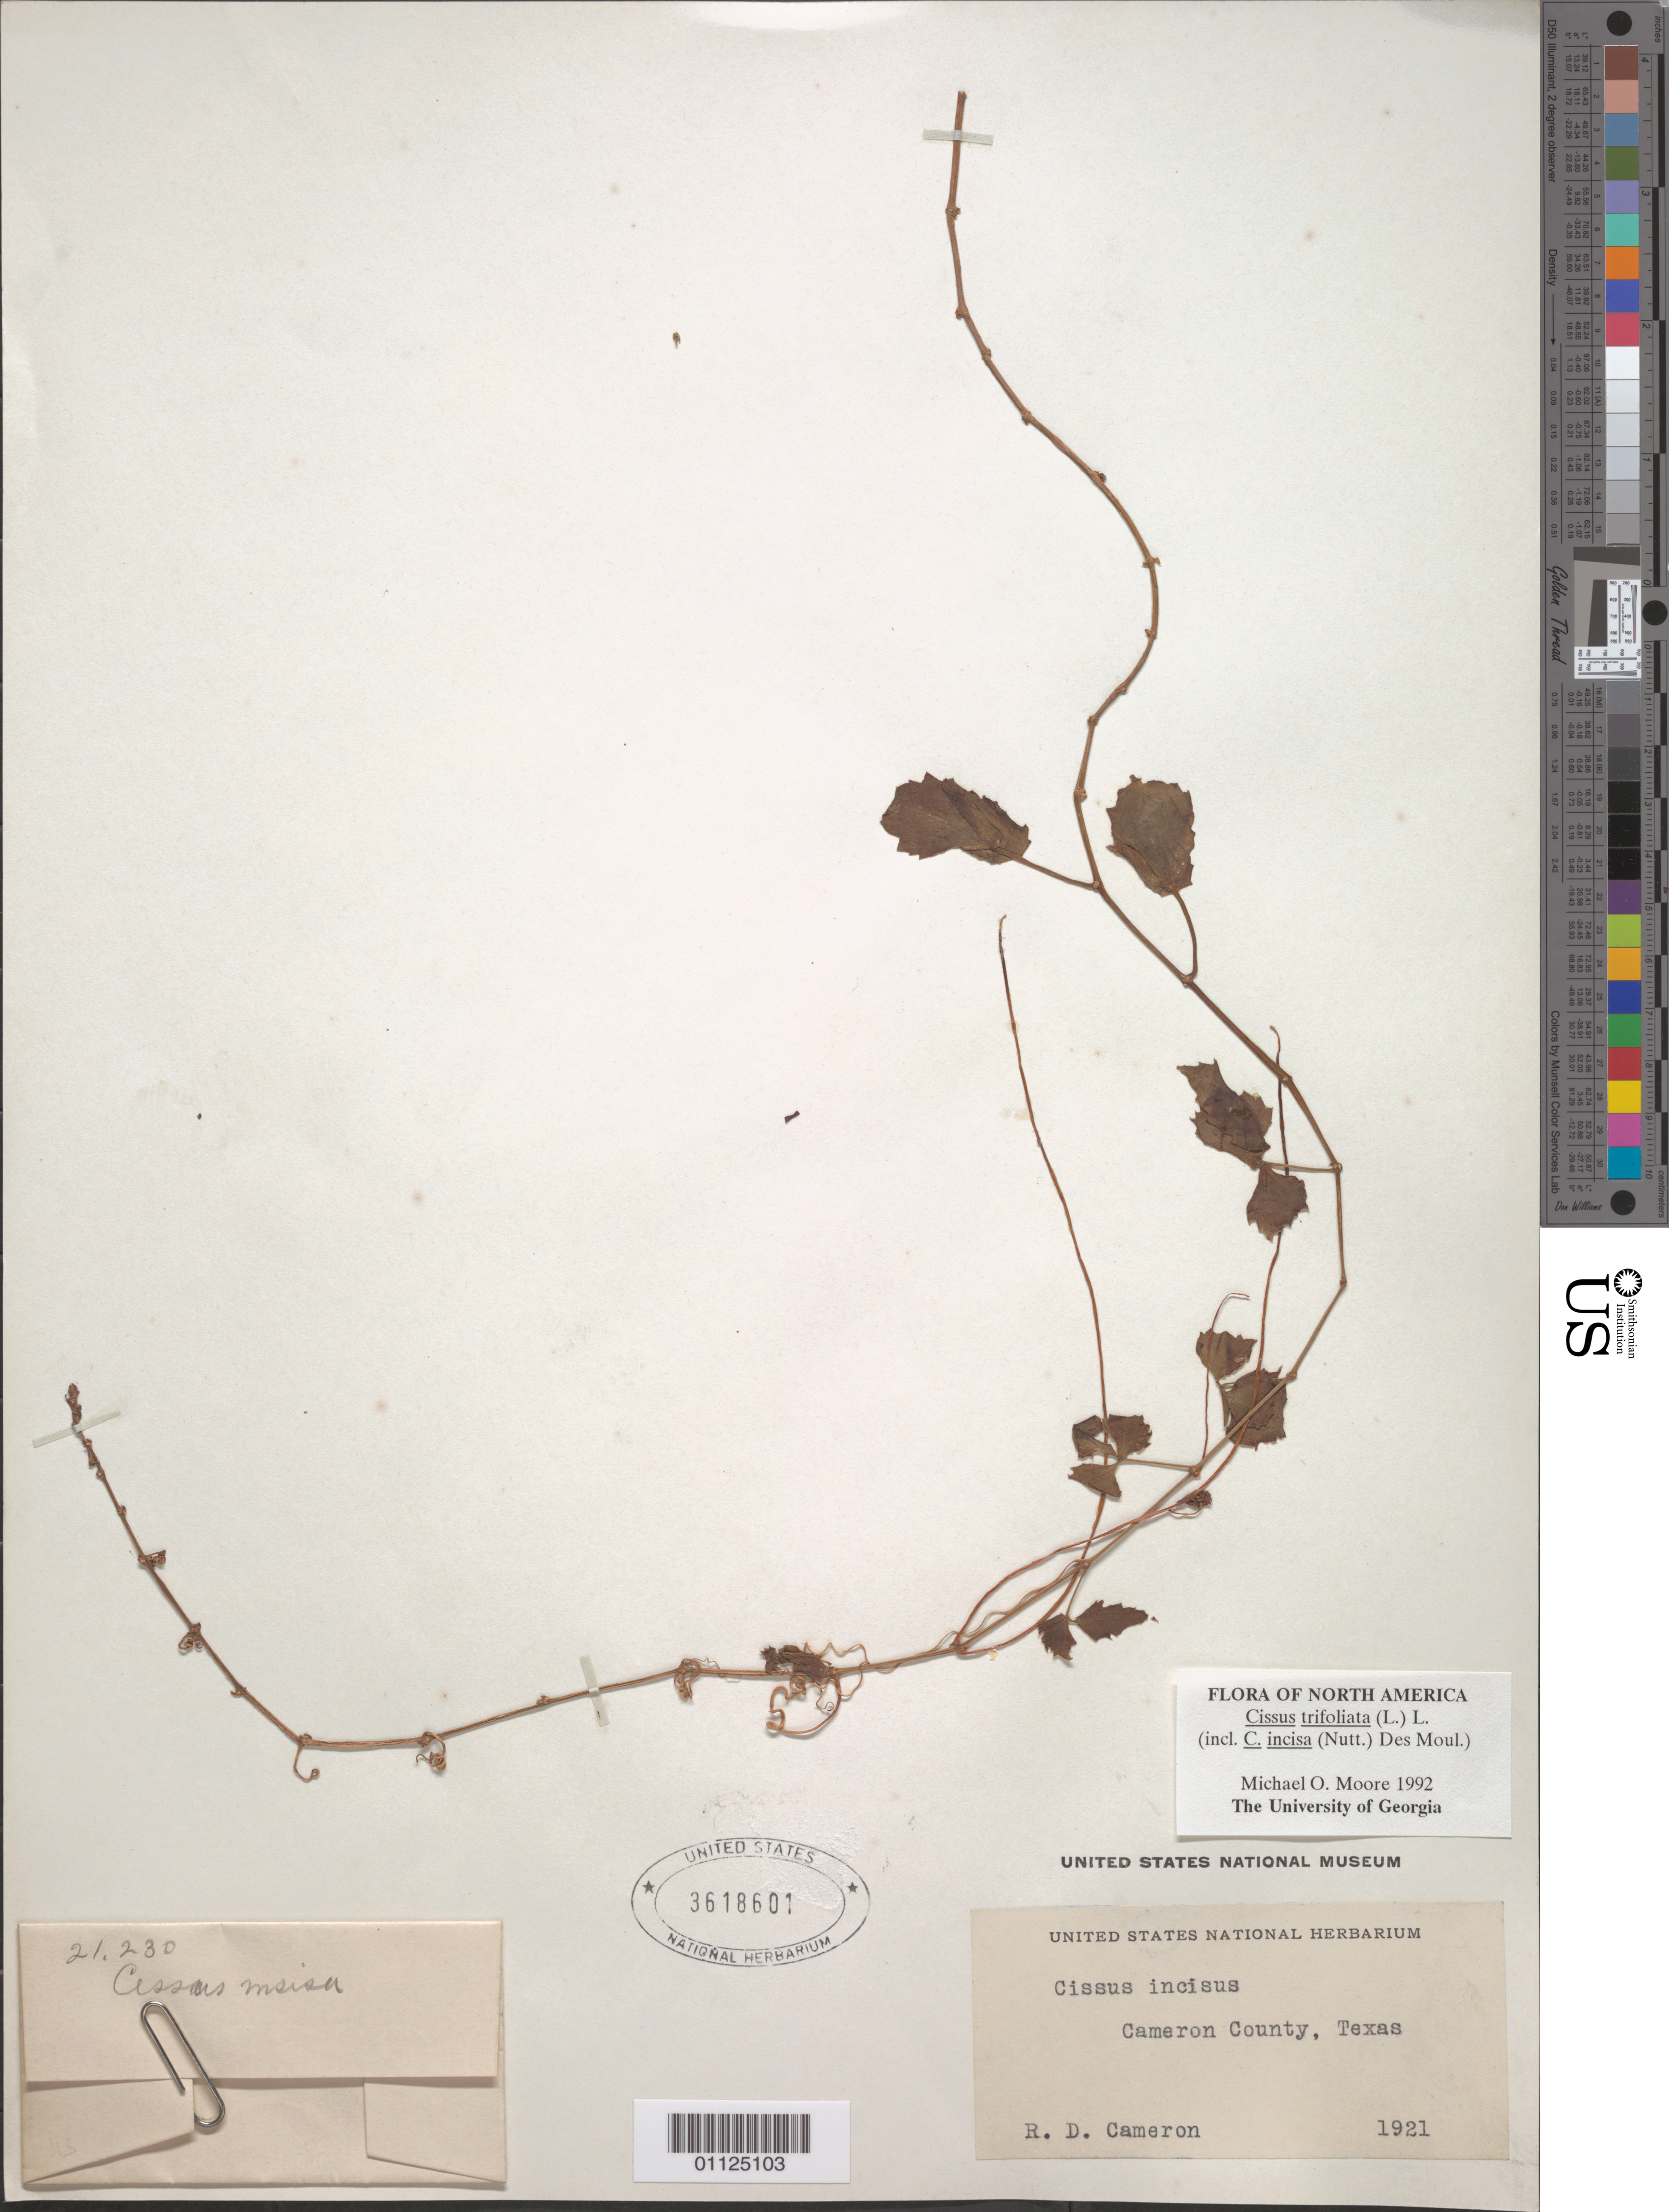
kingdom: Plantae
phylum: Tracheophyta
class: Magnoliopsida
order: Vitales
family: Vitaceae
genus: Cissus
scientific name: Cissus trifoliata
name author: (L.) L.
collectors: R. Cameron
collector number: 21230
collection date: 1921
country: United States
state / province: Texas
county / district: Cameron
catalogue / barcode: US 3618601